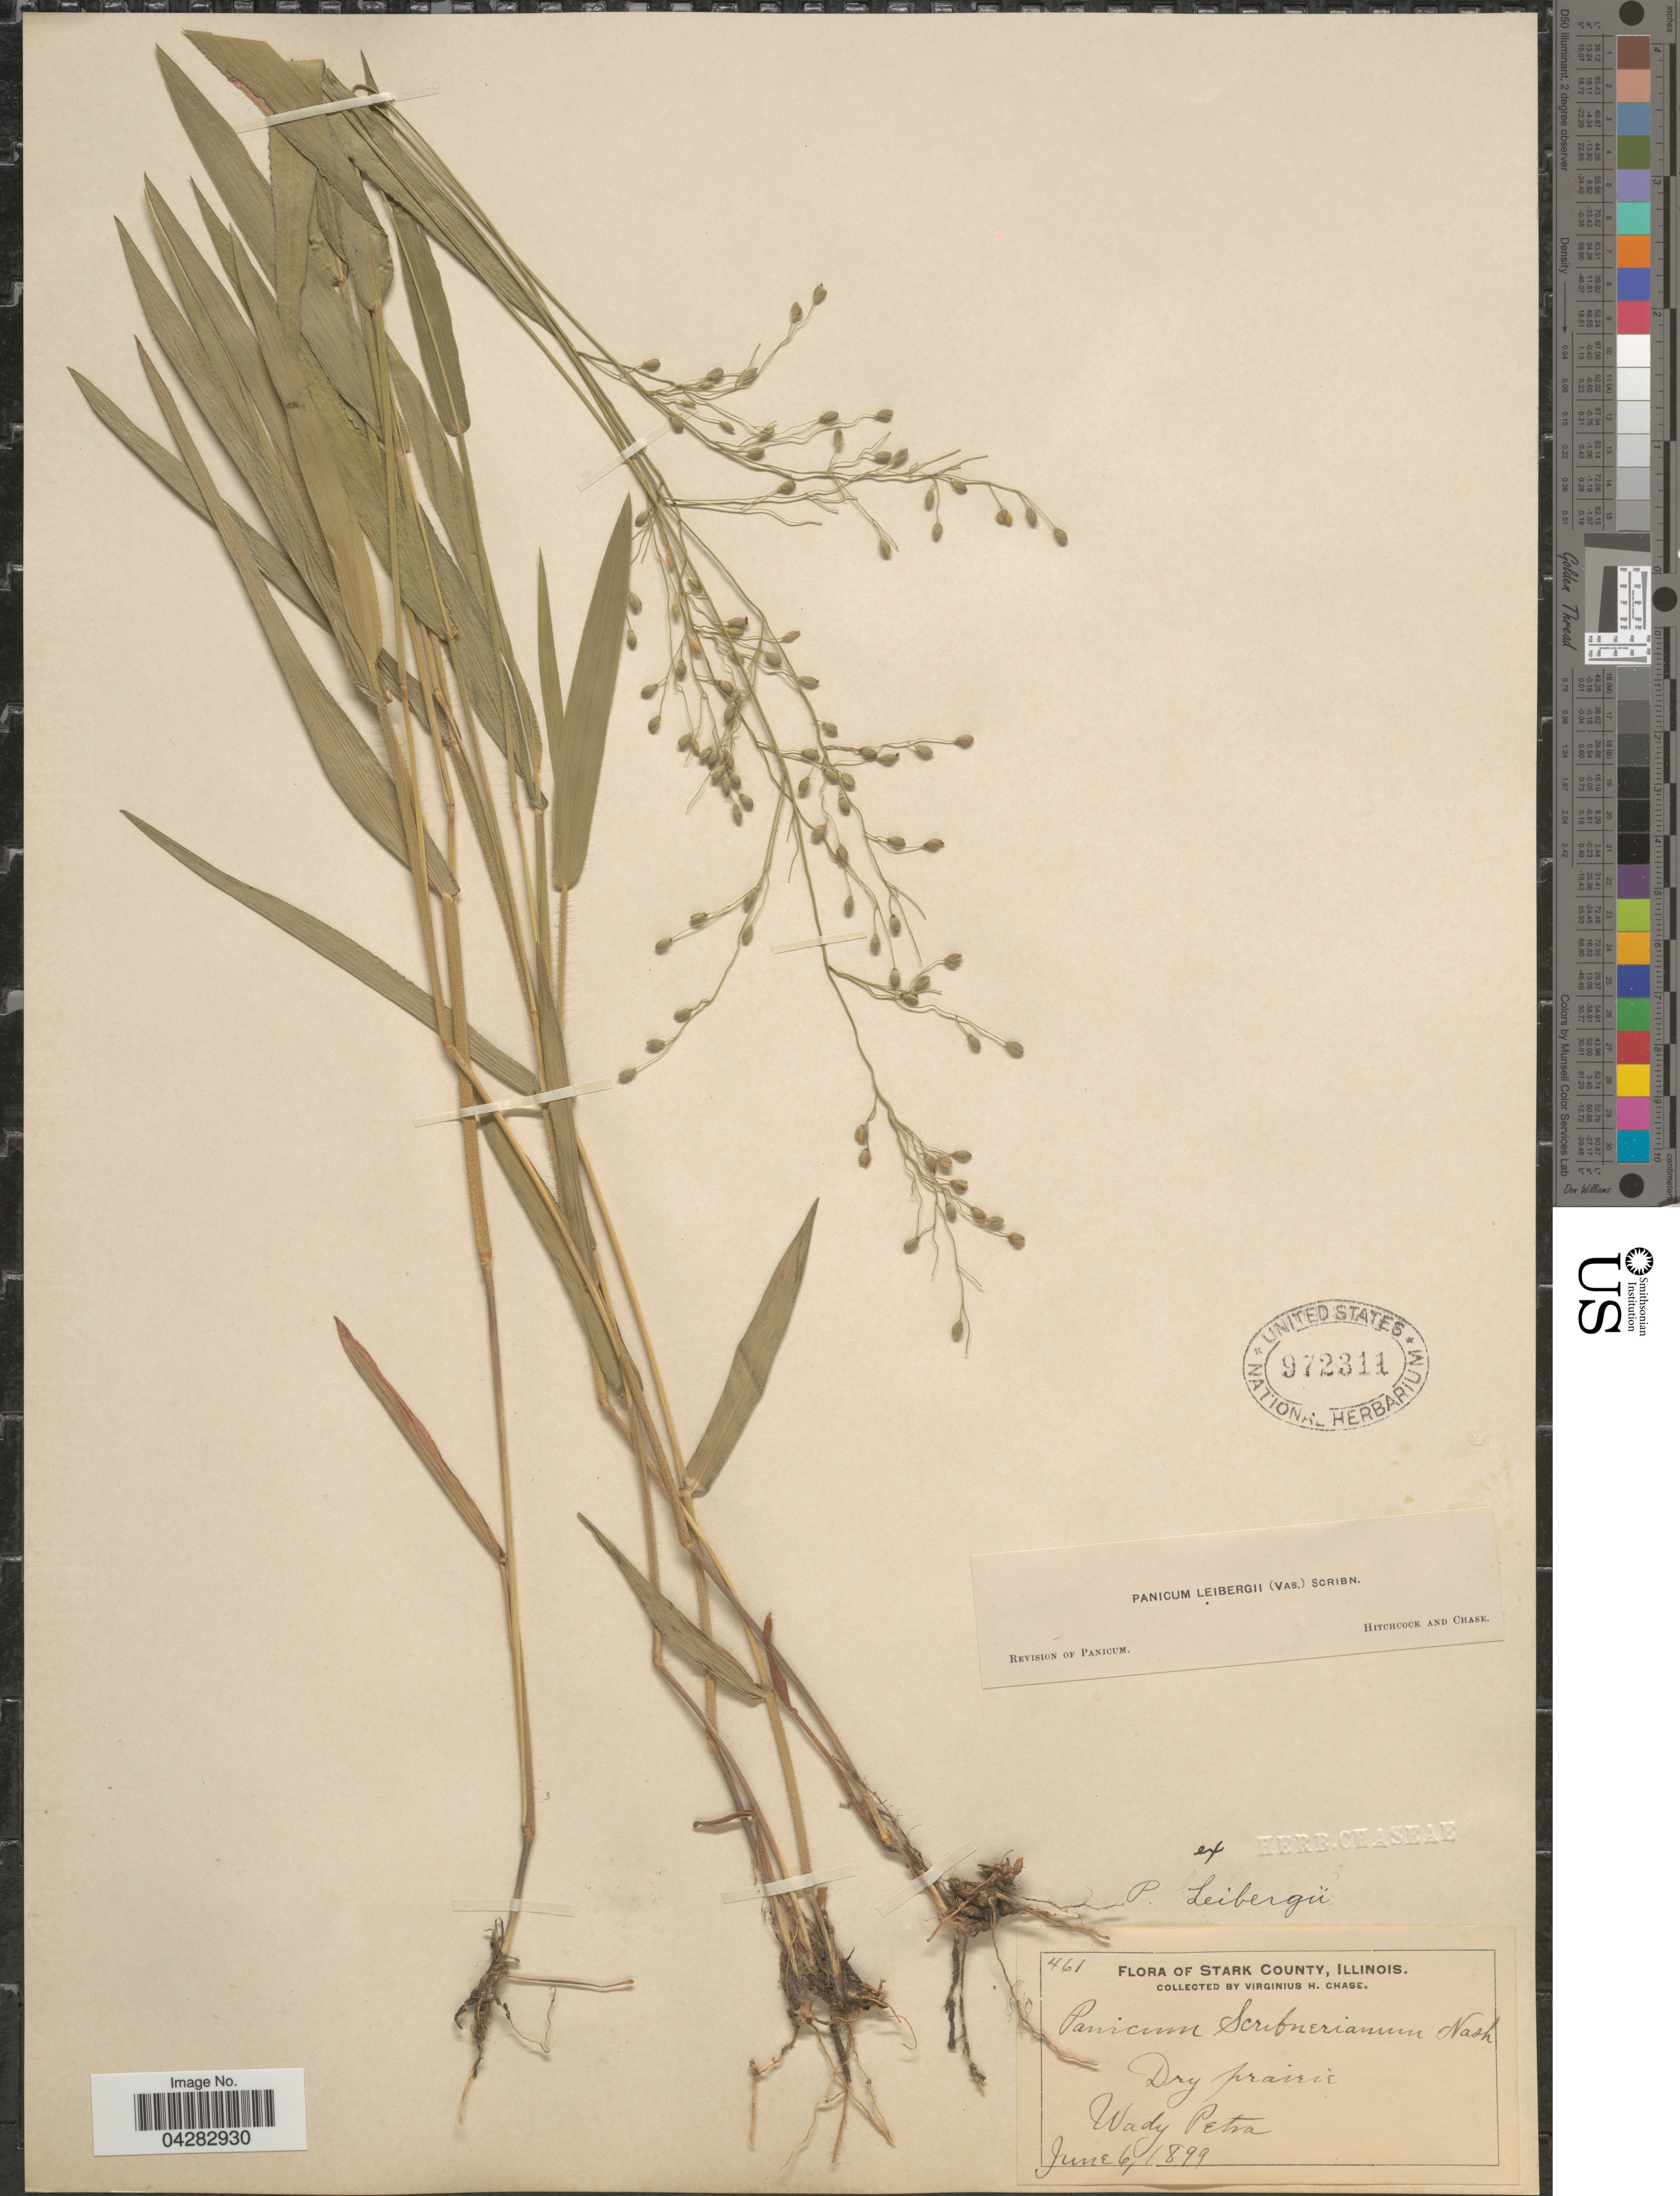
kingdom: Plantae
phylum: Tracheophyta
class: Liliopsida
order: Poales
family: Poaceae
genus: Dichanthelium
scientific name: Dichanthelium leibergii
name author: (Vasey) Gould & C.A. Clark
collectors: V. H. Chase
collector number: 461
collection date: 1899-06-06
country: United States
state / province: Illinois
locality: Stark County. Dry prairie. Wady Petra.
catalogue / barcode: US 972311